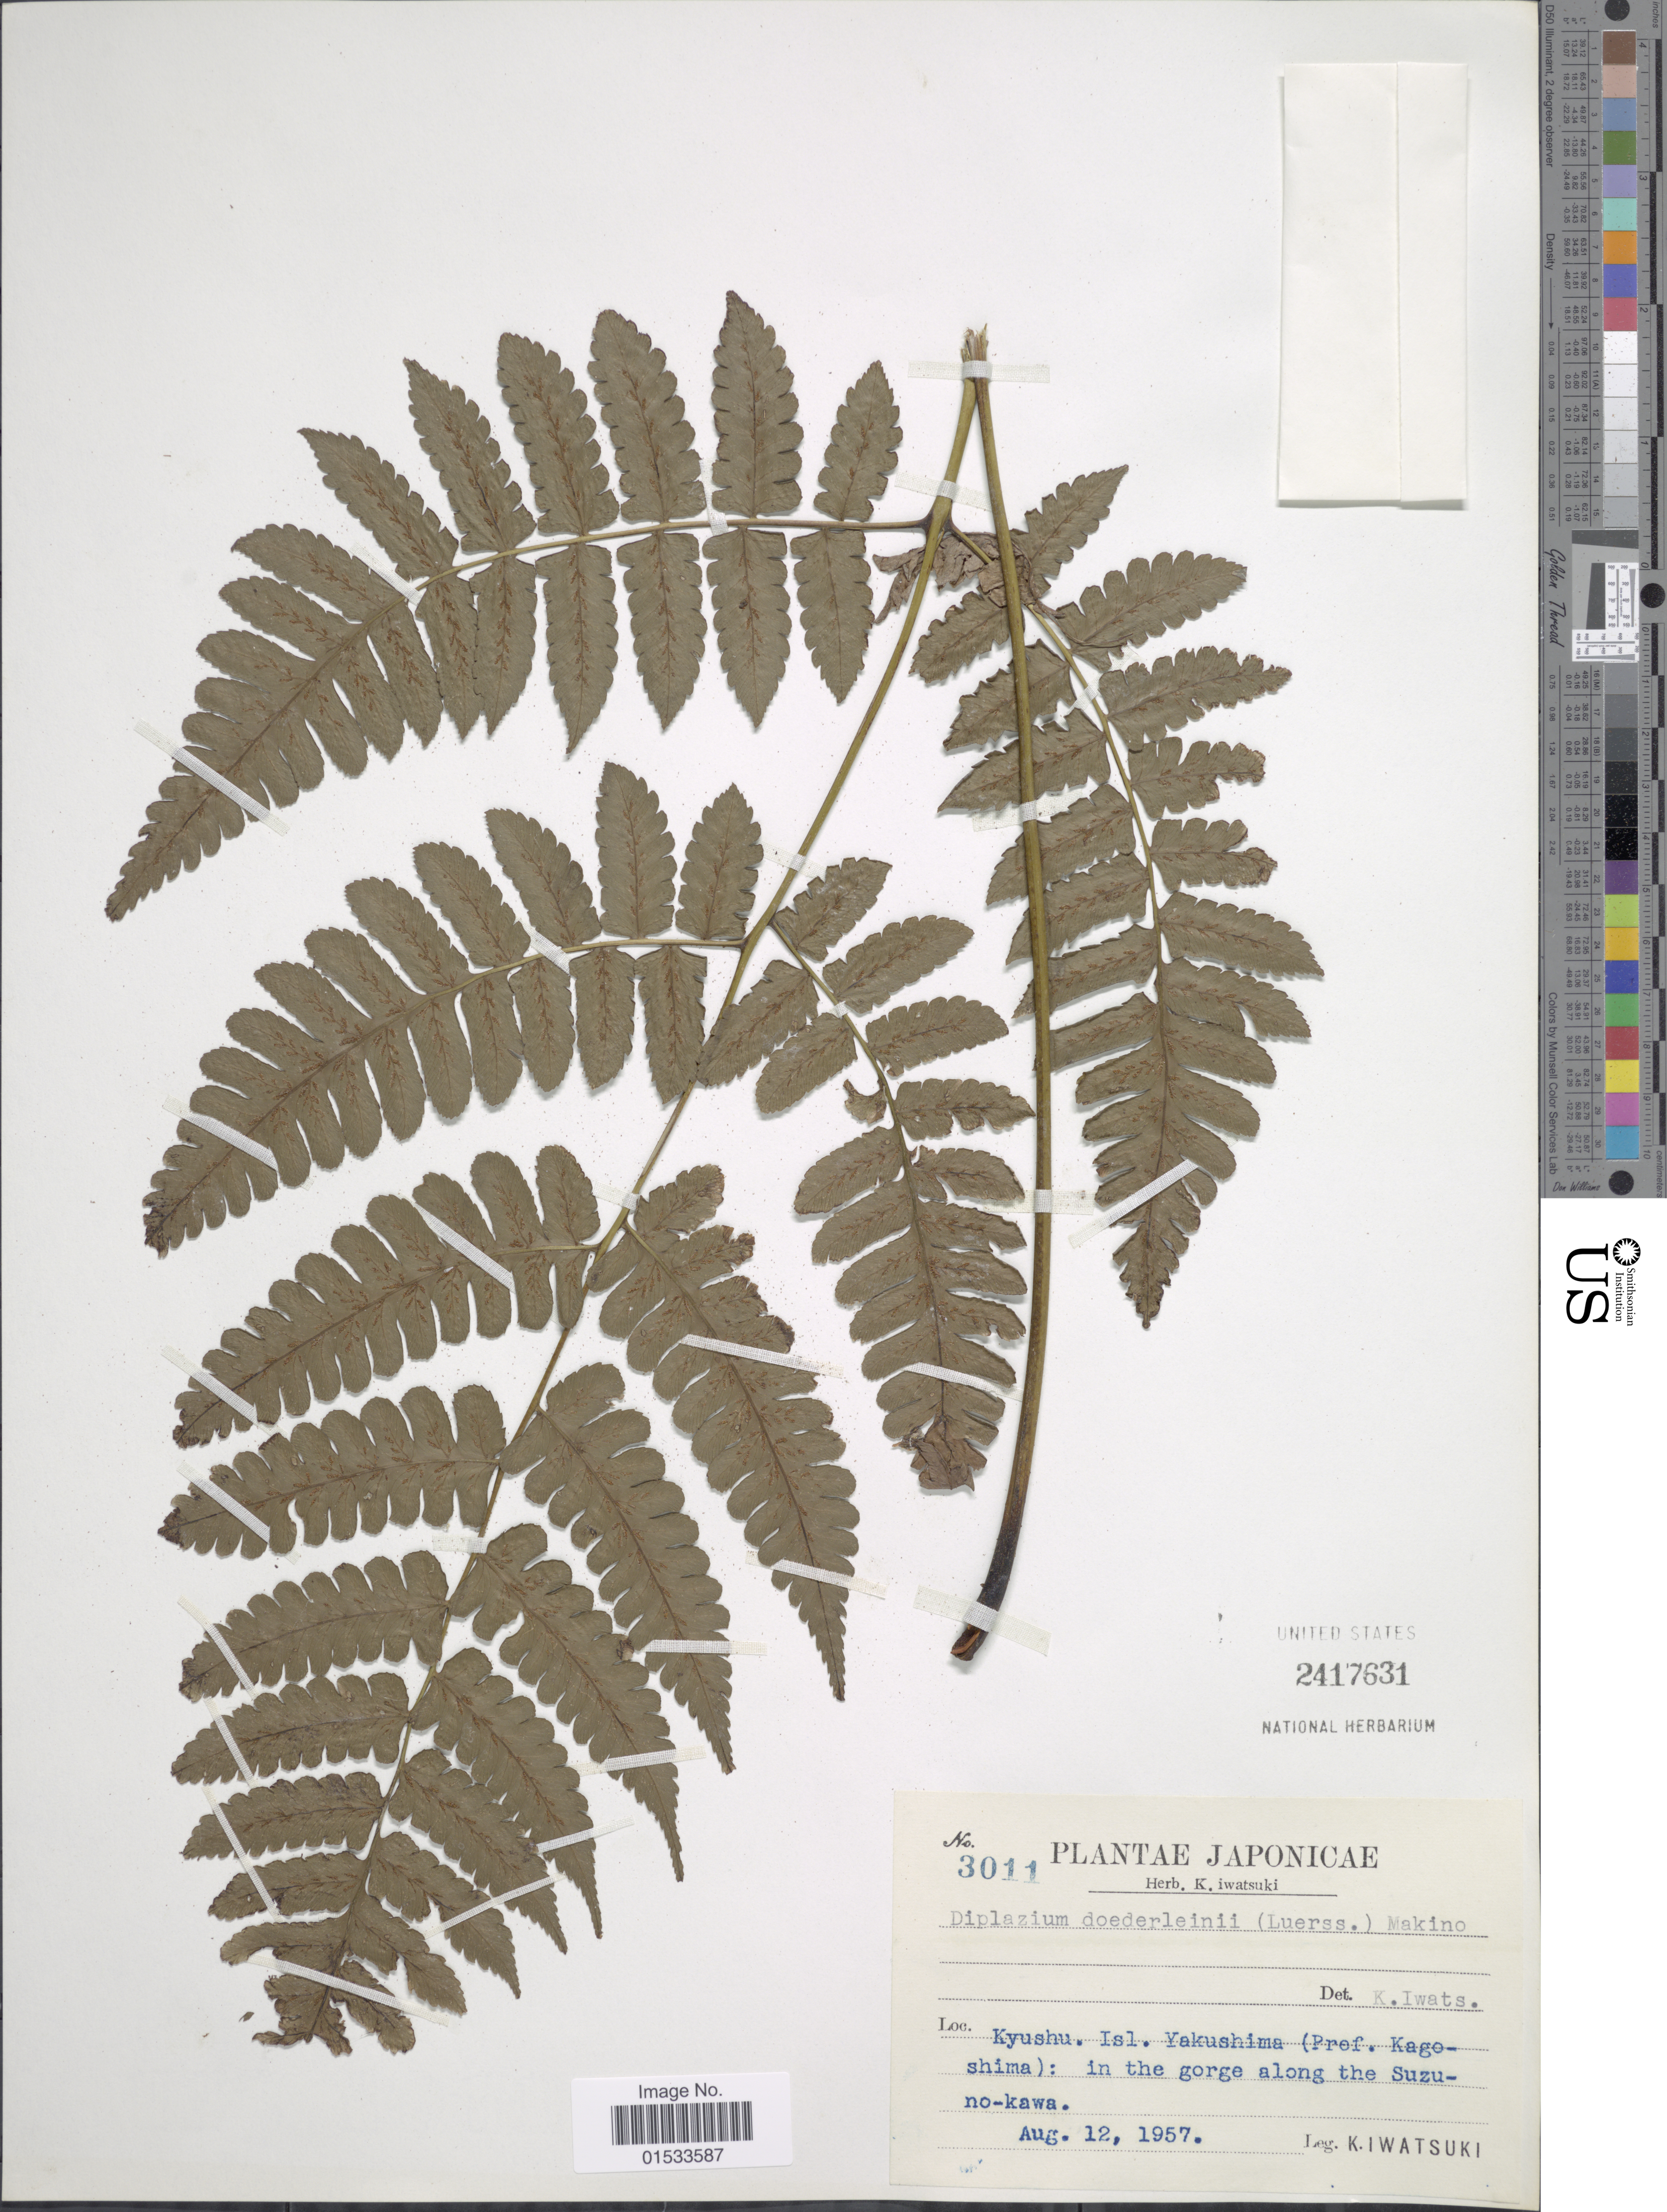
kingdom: Plantae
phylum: Tracheophyta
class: Polypodiopsida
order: Polypodiales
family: Athyriaceae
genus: Diplazium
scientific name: Diplazium doederleinii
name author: (Luerss.) Makino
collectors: K. Iwatsuki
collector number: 3011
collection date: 1957-08-12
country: Japan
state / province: Kagosima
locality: Kyushu, Isl. Yakushma, in the gorge along the Suzuno-kawa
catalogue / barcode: US 2417631